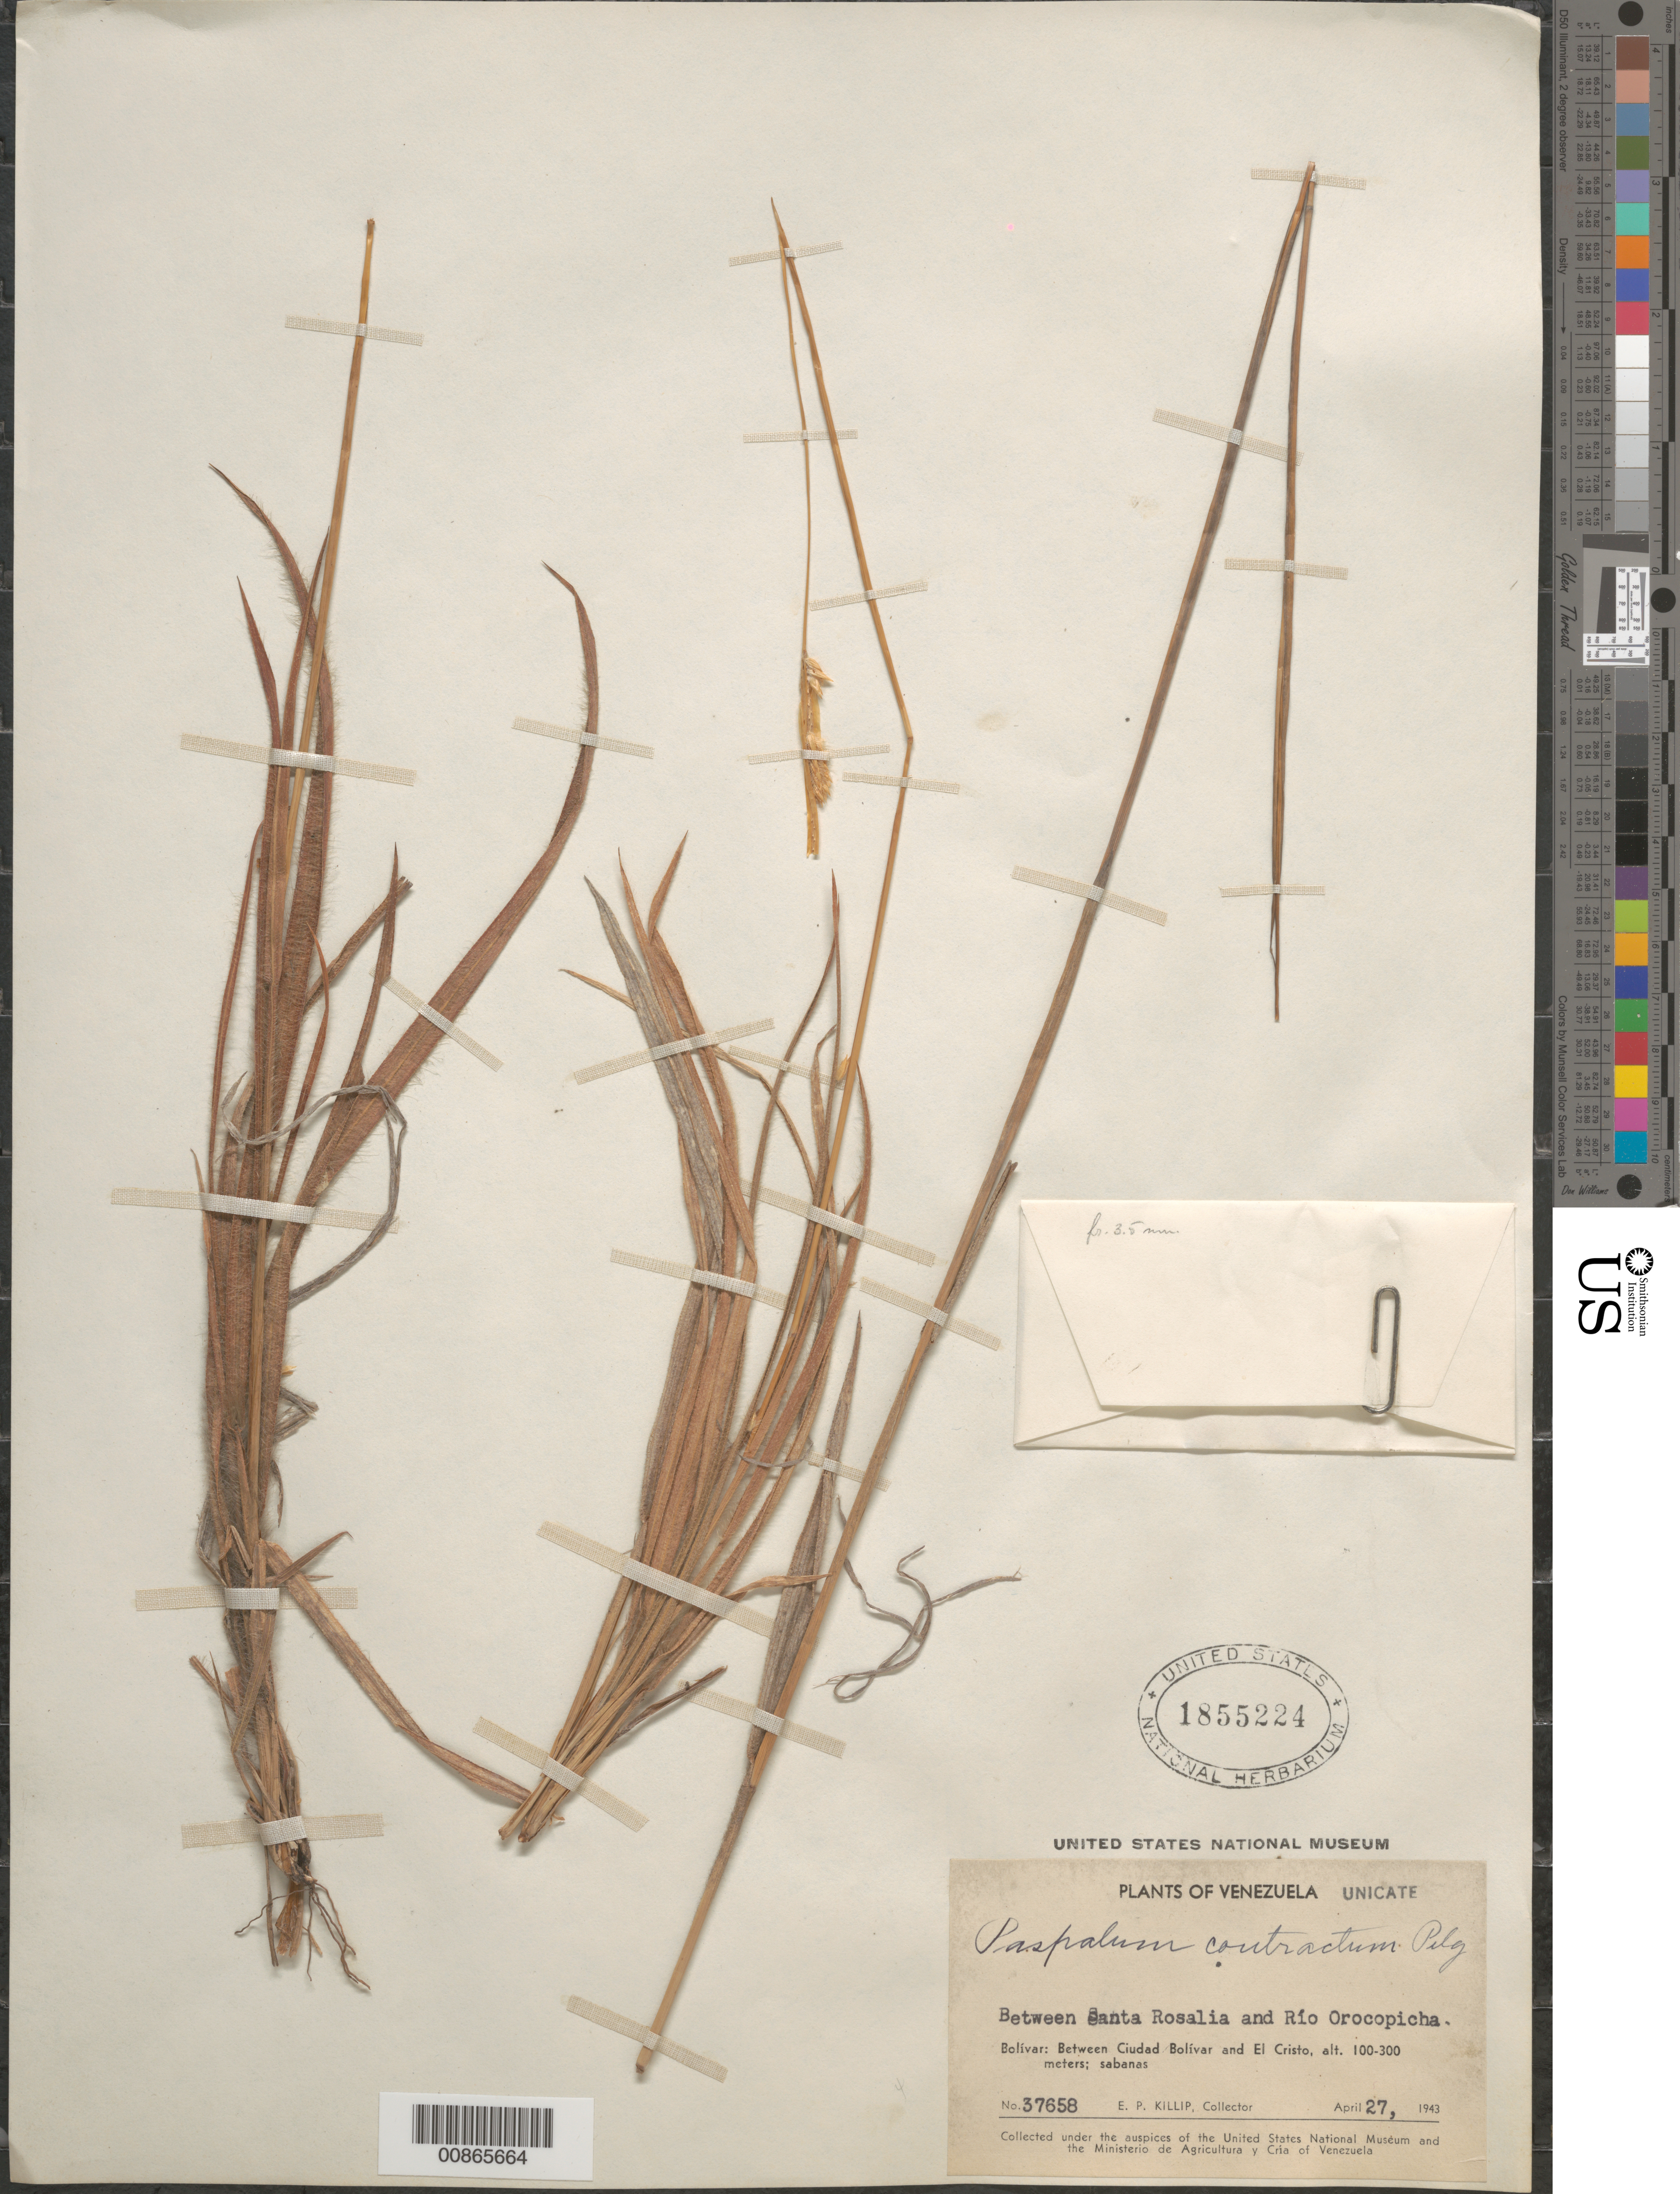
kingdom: Plantae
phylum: Tracheophyta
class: Liliopsida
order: Poales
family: Poaceae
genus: Paspalum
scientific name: Paspalum lanciflorum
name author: Trin.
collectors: E. P. Killip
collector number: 37658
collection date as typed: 27-Apr-43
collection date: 1943-04-27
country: Venezuela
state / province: Bolívar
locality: Santa Rosalia to Río Orocopicha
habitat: Savanna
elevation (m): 100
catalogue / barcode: US 1855224